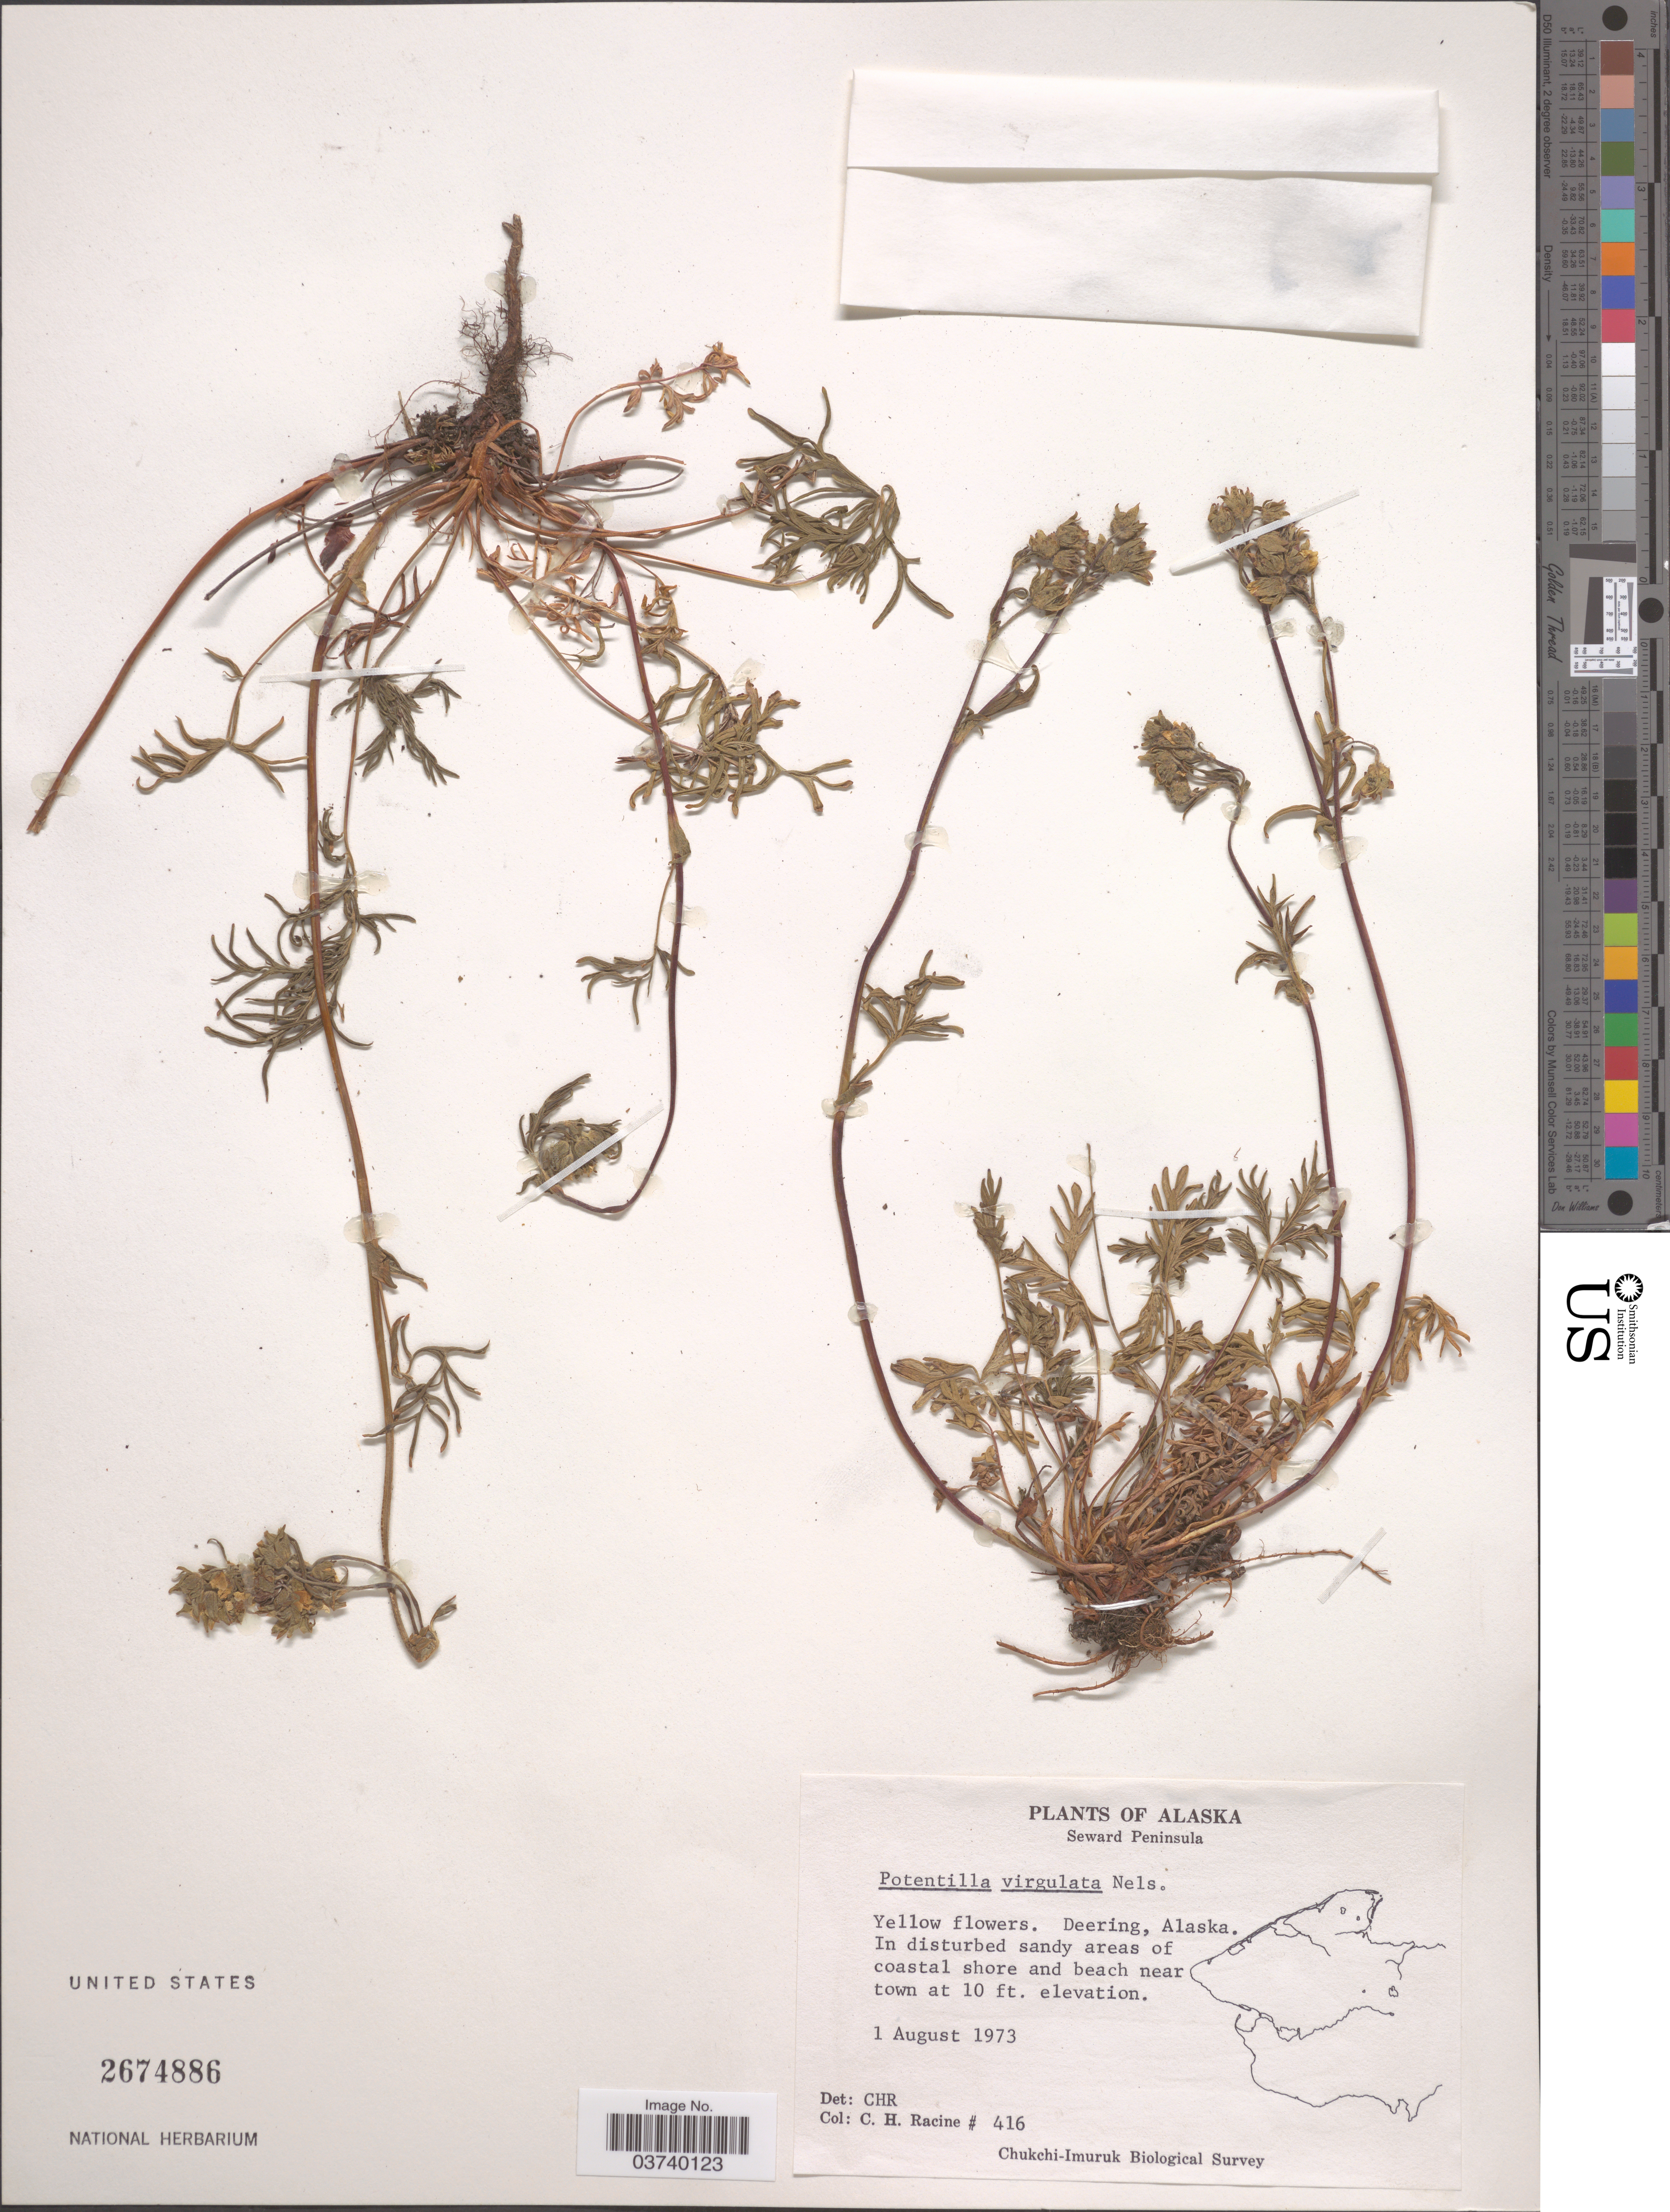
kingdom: Plantae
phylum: Tracheophyta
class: Magnoliopsida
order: Rosales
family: Rosaceae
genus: Potentilla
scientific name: Potentilla litoralis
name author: Rydb.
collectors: C. Racine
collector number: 416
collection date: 1973-08-01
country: United States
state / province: Alaska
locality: Seward Peninsula. Deering. In disturbed sandy areas of coastal shore and beach near town.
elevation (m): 3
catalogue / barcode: US 2674886